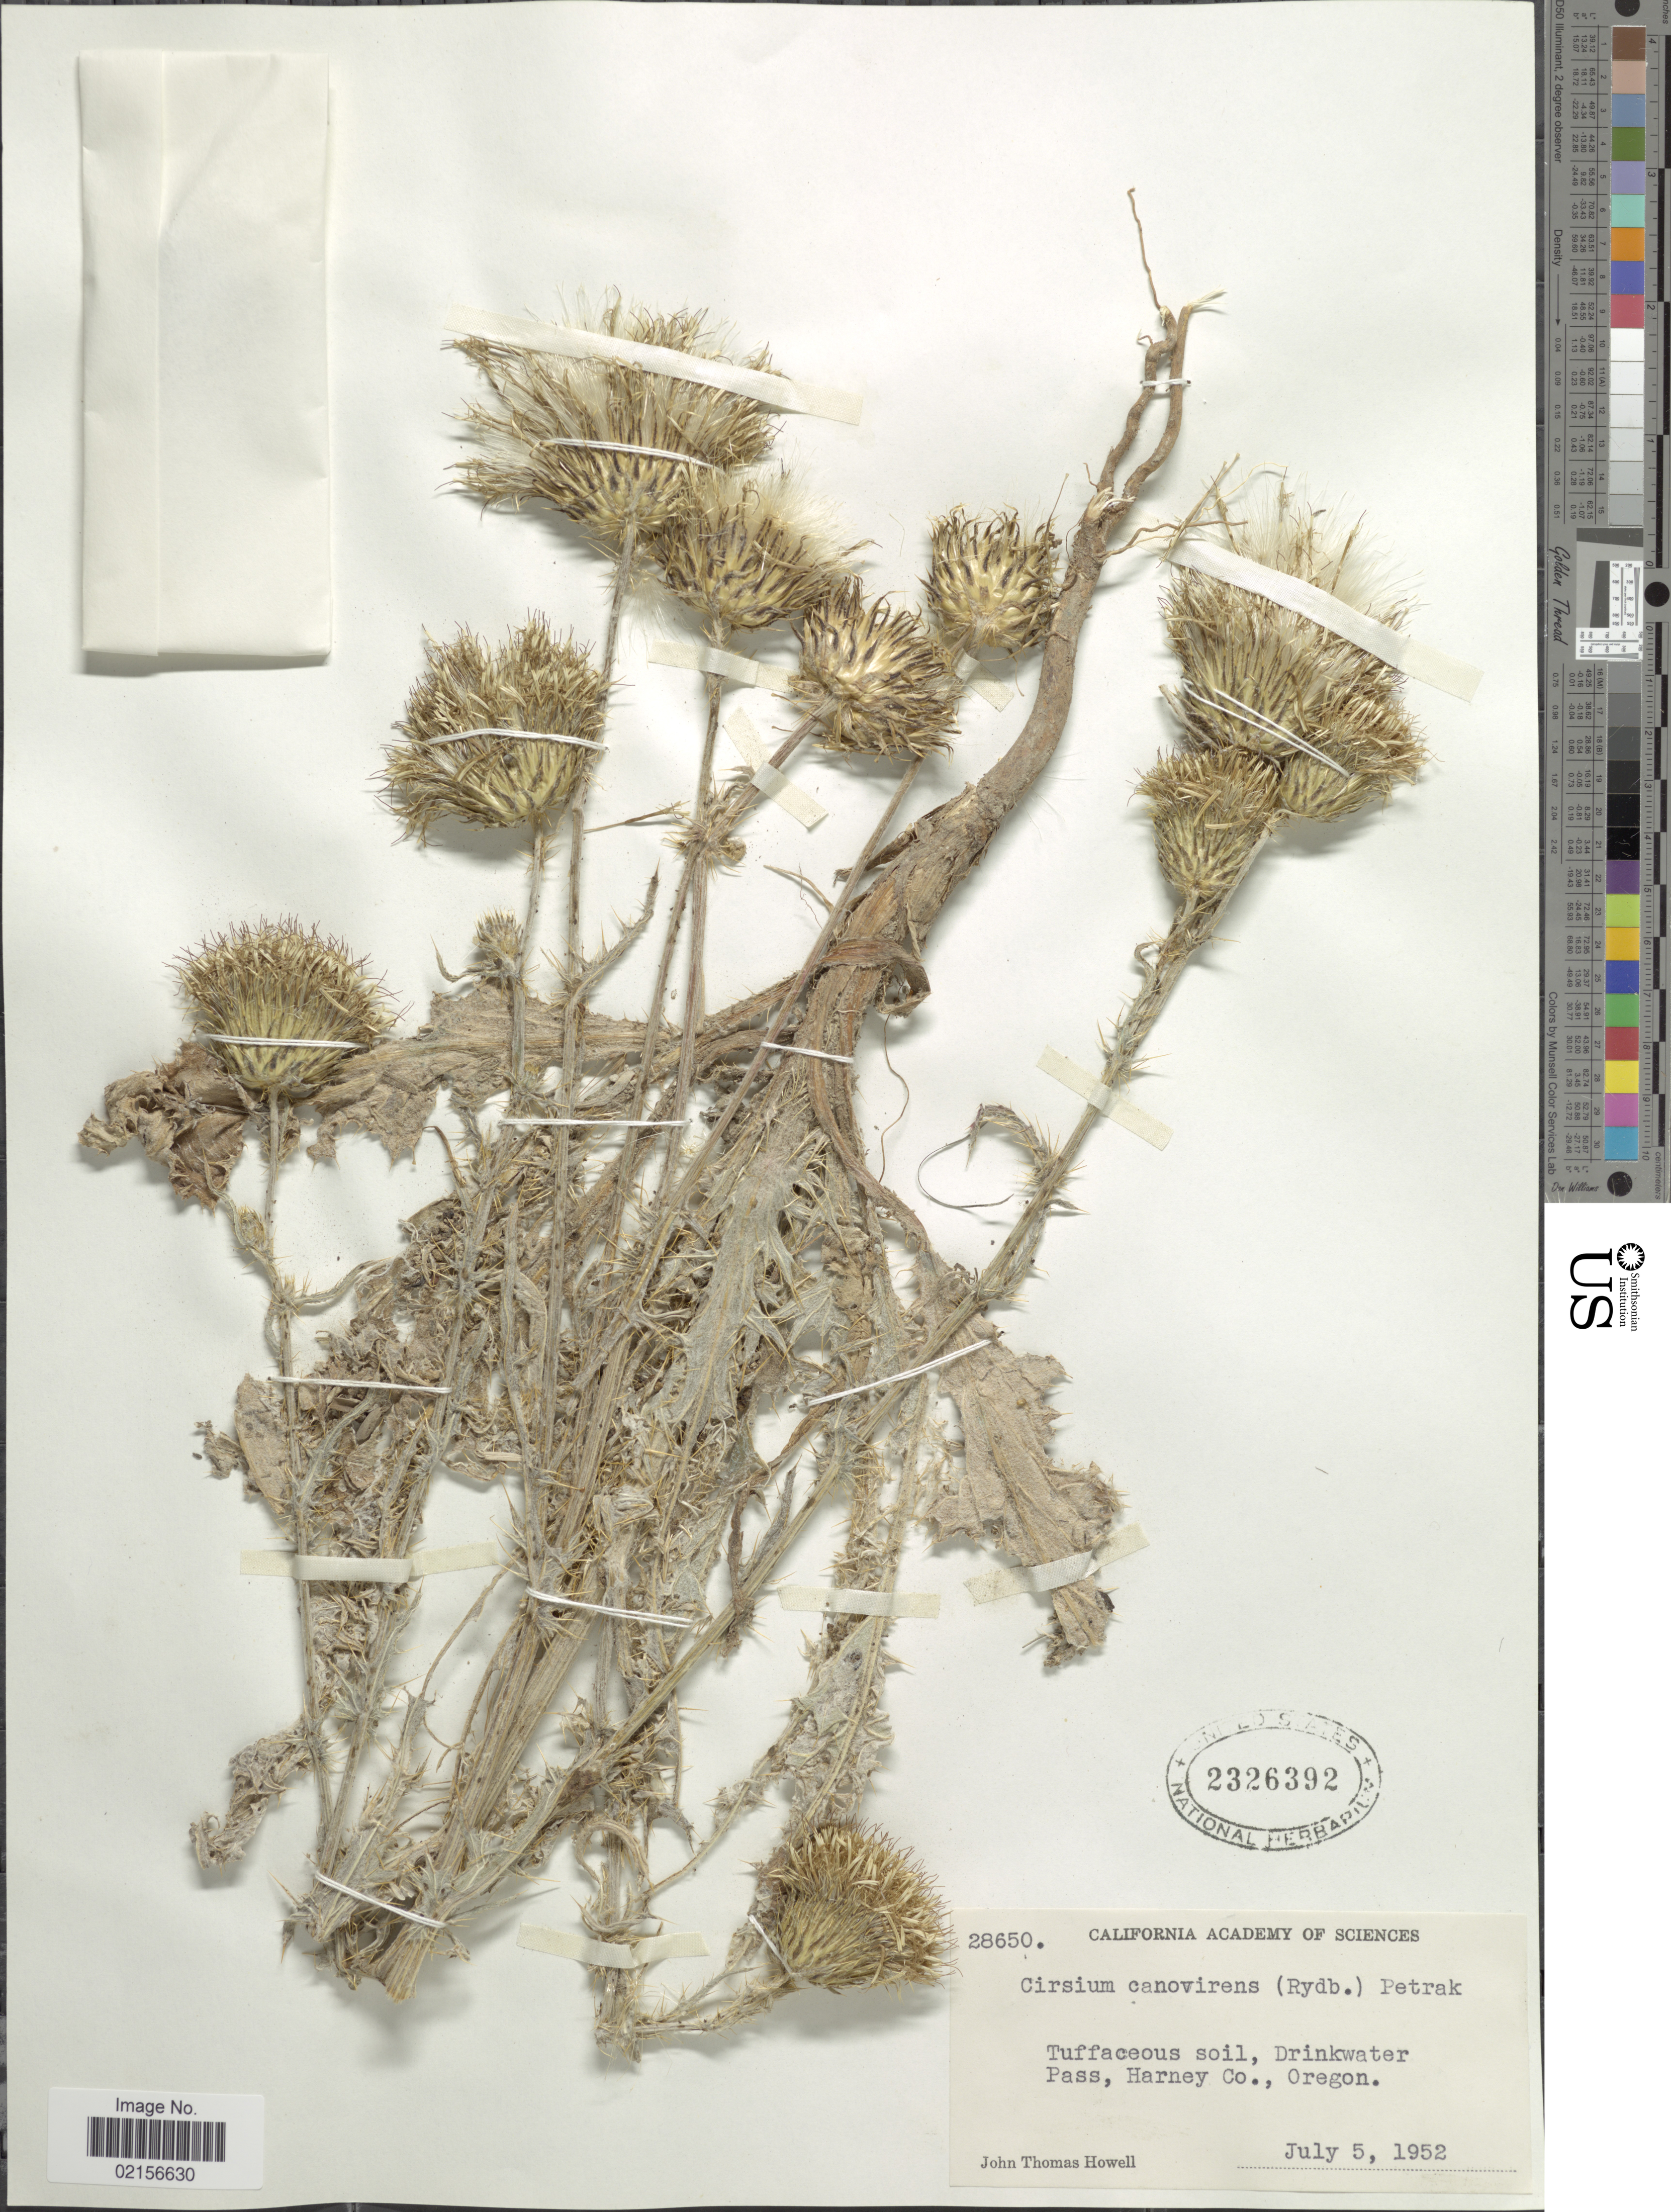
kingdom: Plantae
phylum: Tracheophyta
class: Magnoliopsida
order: Asterales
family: Asteraceae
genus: Cirsium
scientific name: Cirsium cymosum var. canovirens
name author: (Rydb.) D.J. Keil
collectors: J. T. Howell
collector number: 28650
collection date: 1952-07-05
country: United States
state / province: Oregon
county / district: Harney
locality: Drinkwater Pass, Harney Co.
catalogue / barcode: US 2326392